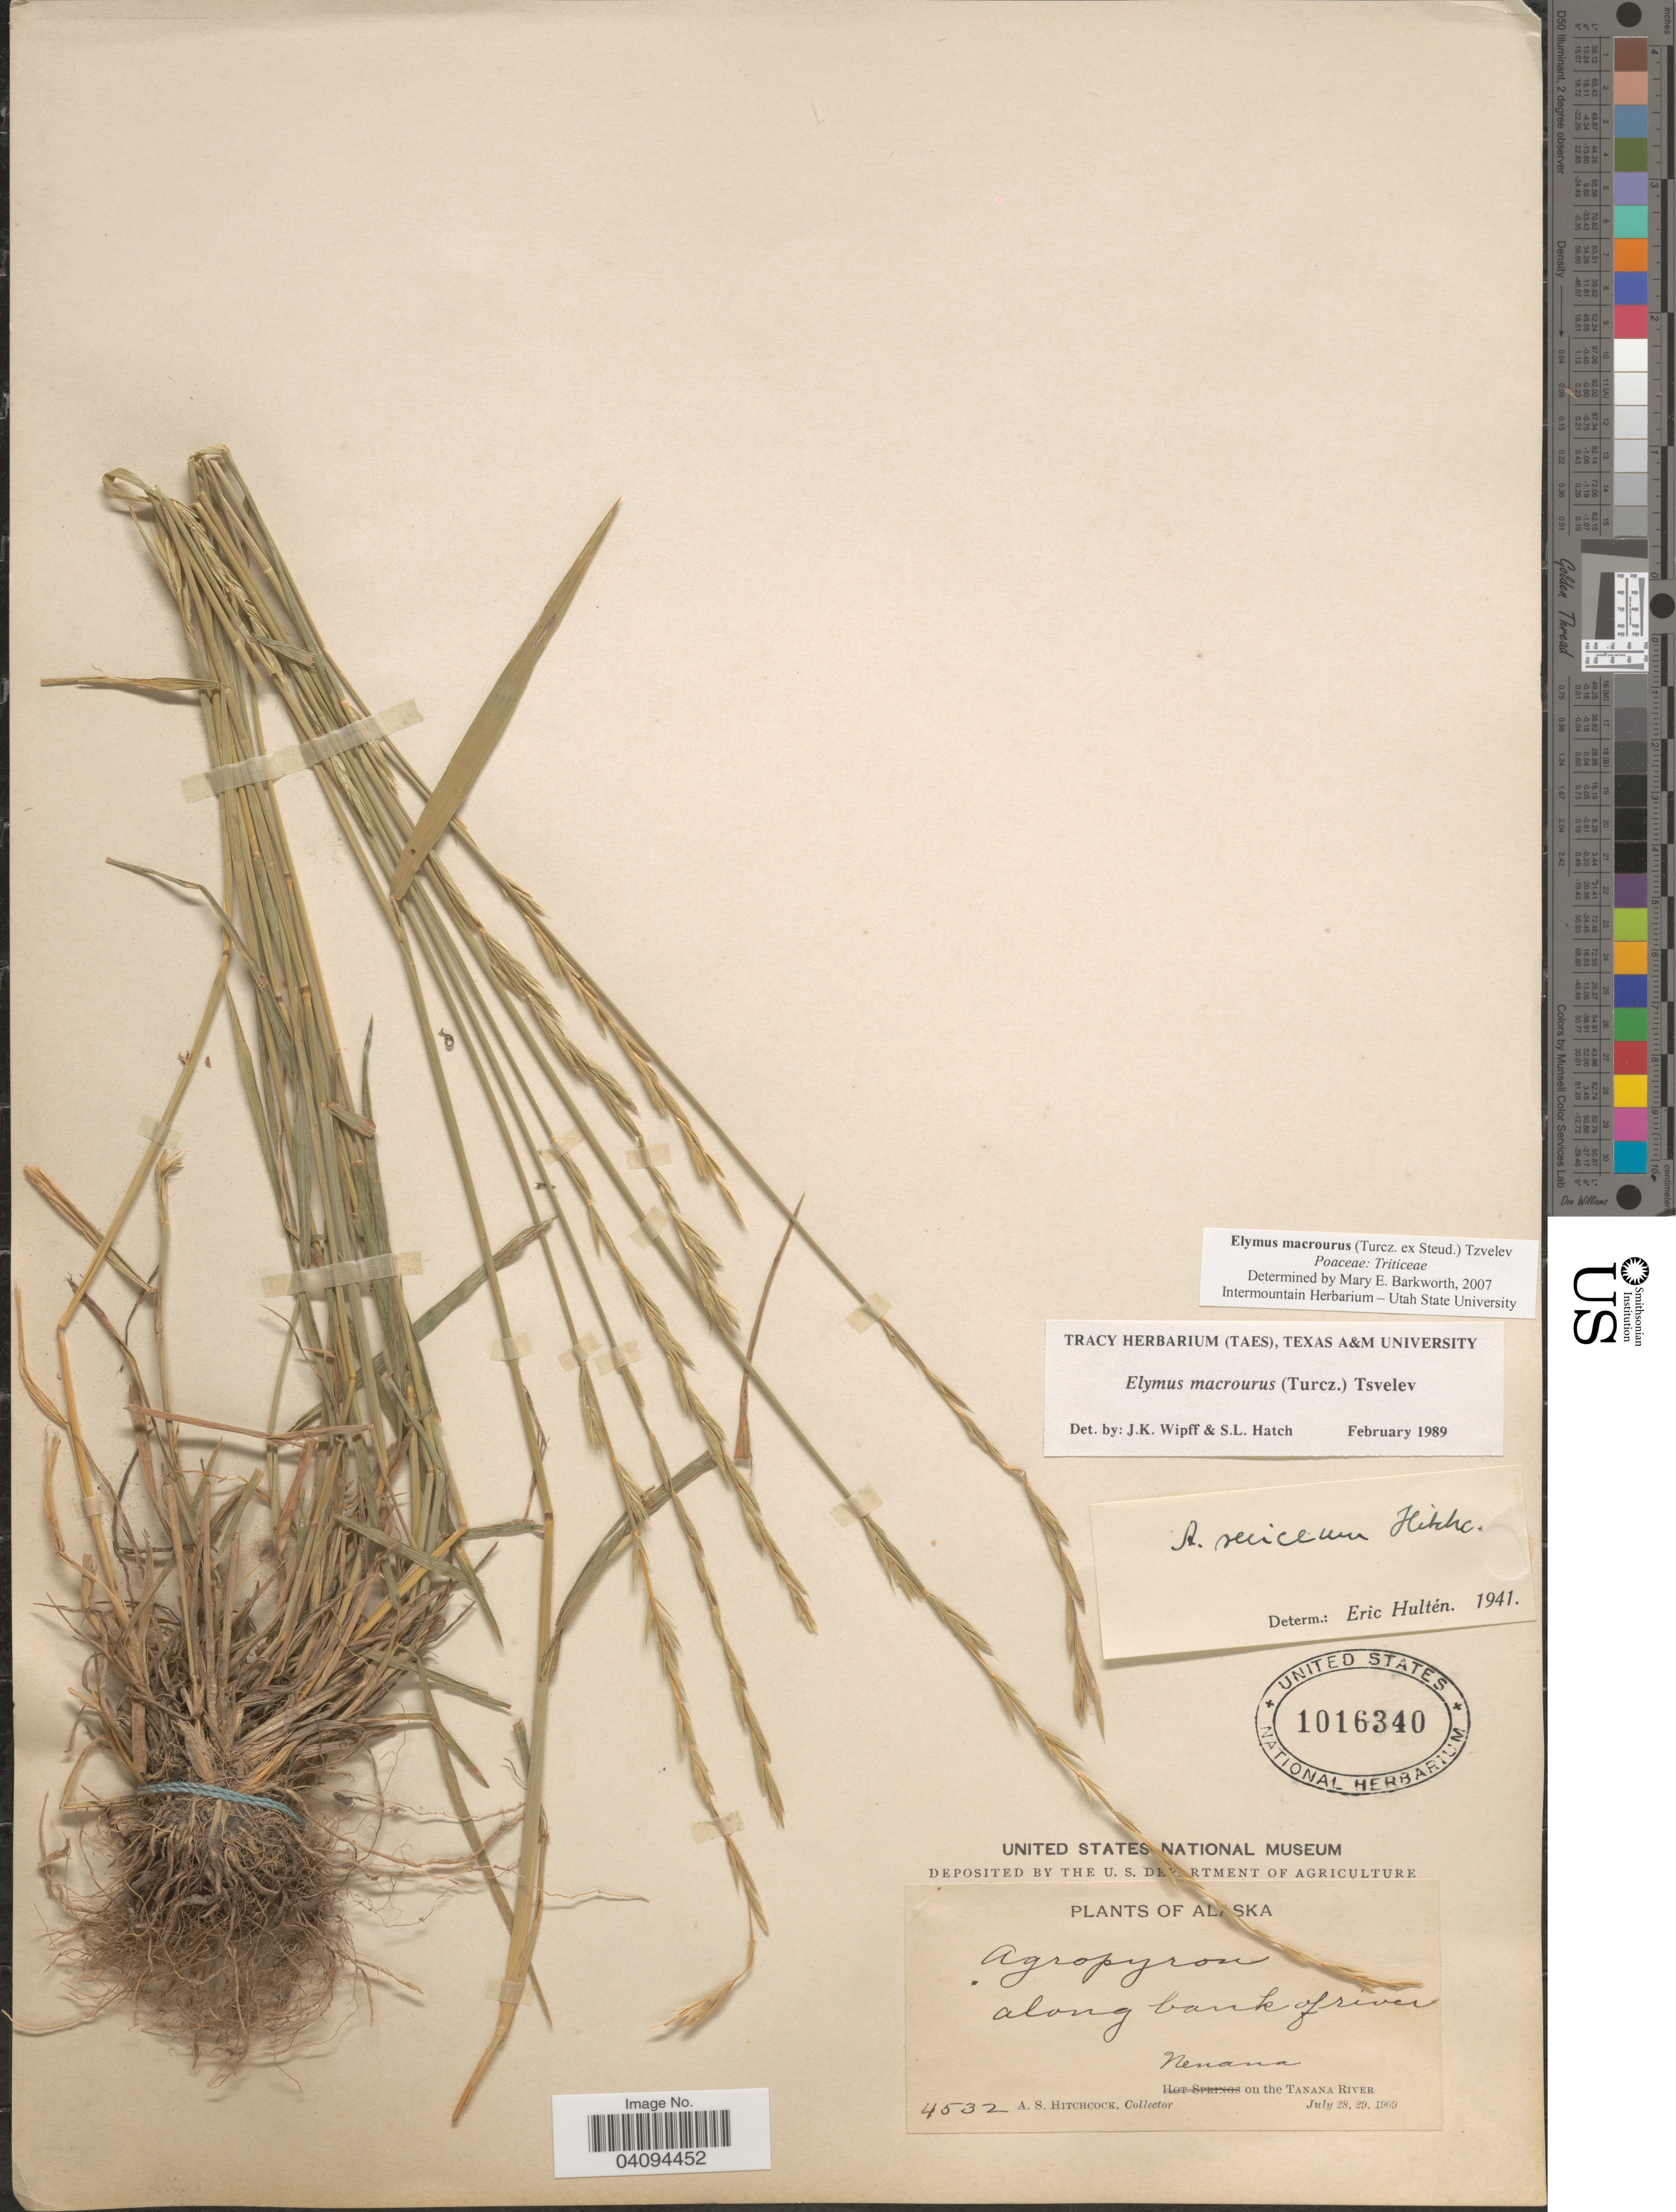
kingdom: Plantae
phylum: Tracheophyta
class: Liliopsida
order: Poales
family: Poaceae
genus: Elymus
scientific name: Elymus macrourus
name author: (Turcz. ex Steud.) Tzvelev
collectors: A. S. Hitchcock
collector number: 4532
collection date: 1909-07-28/1909-07-29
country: United States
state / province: Alaska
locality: Along bank of river. Nenana on the Tanana River.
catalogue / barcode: US 1016340